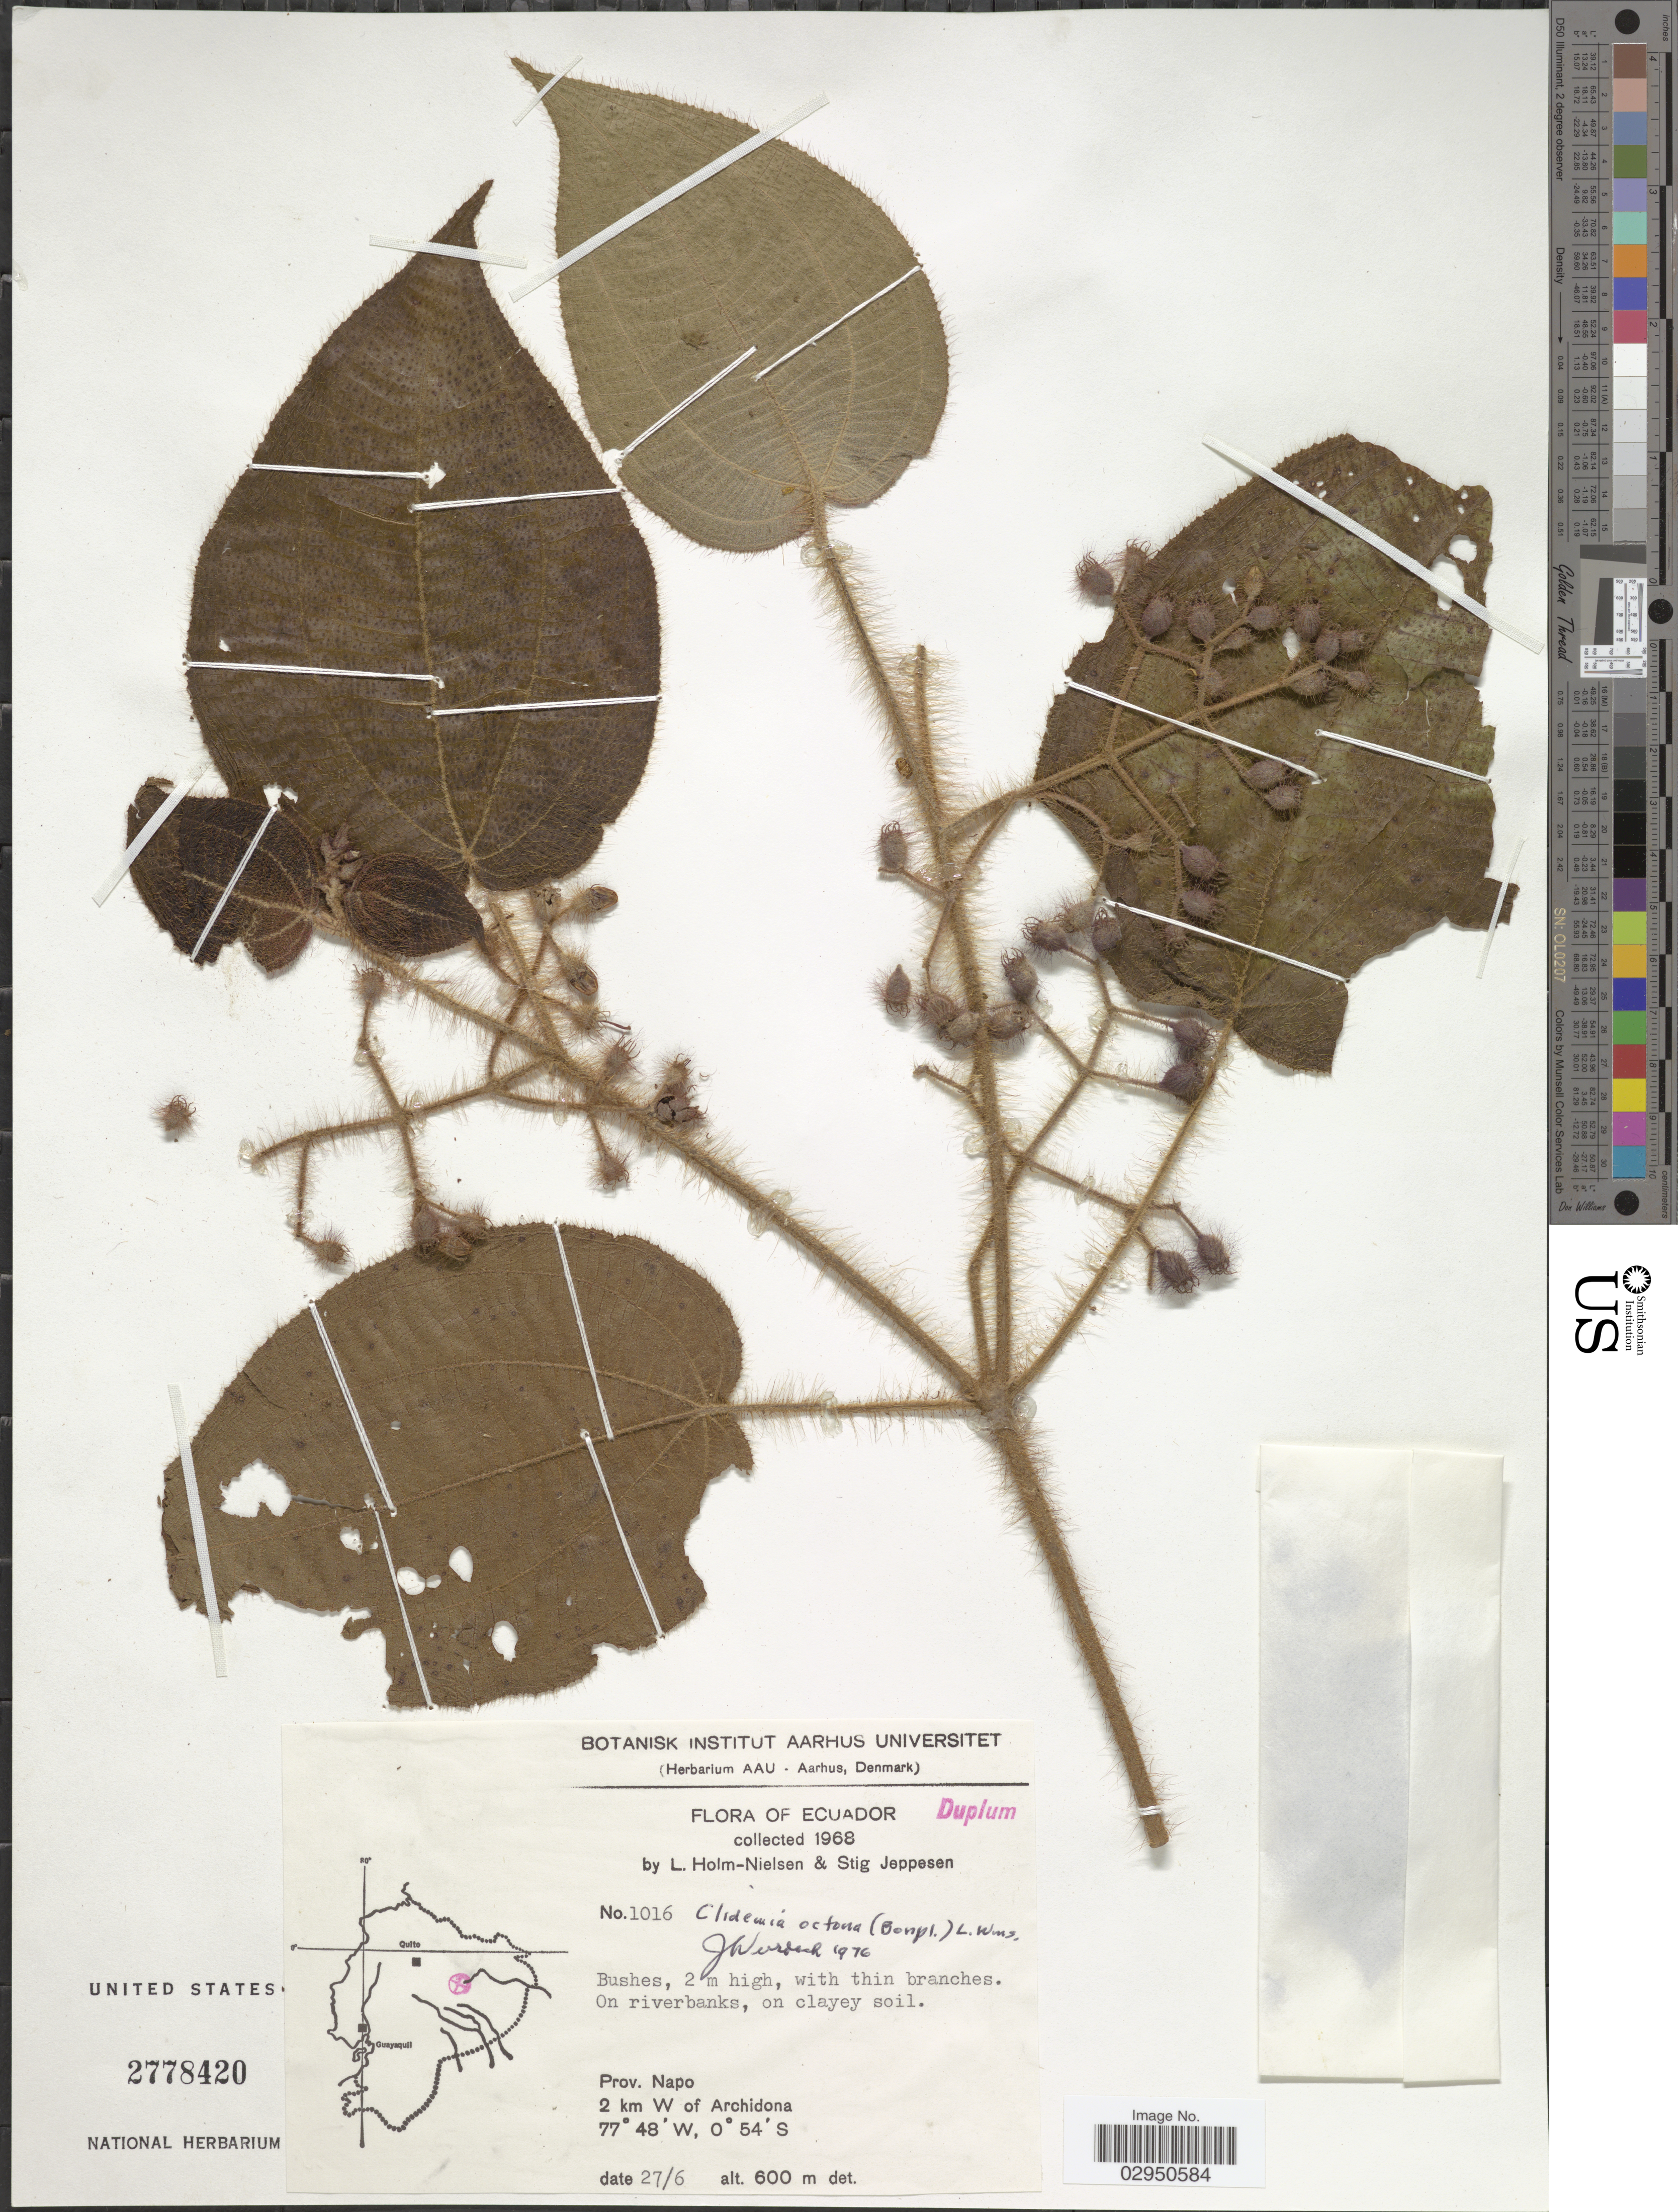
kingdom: Plantae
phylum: Tracheophyta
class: Magnoliopsida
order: Myrtales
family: Melastomataceae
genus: Clidemia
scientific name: Clidemia octona subsp. octona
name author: (Bonpl.) L.O. Williams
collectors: L. Holm-Nielsen & S. Jeppesen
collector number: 1016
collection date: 1968-06-27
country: Ecuador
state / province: Napo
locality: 2 km W of Archidona.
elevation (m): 600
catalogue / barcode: US 2778420